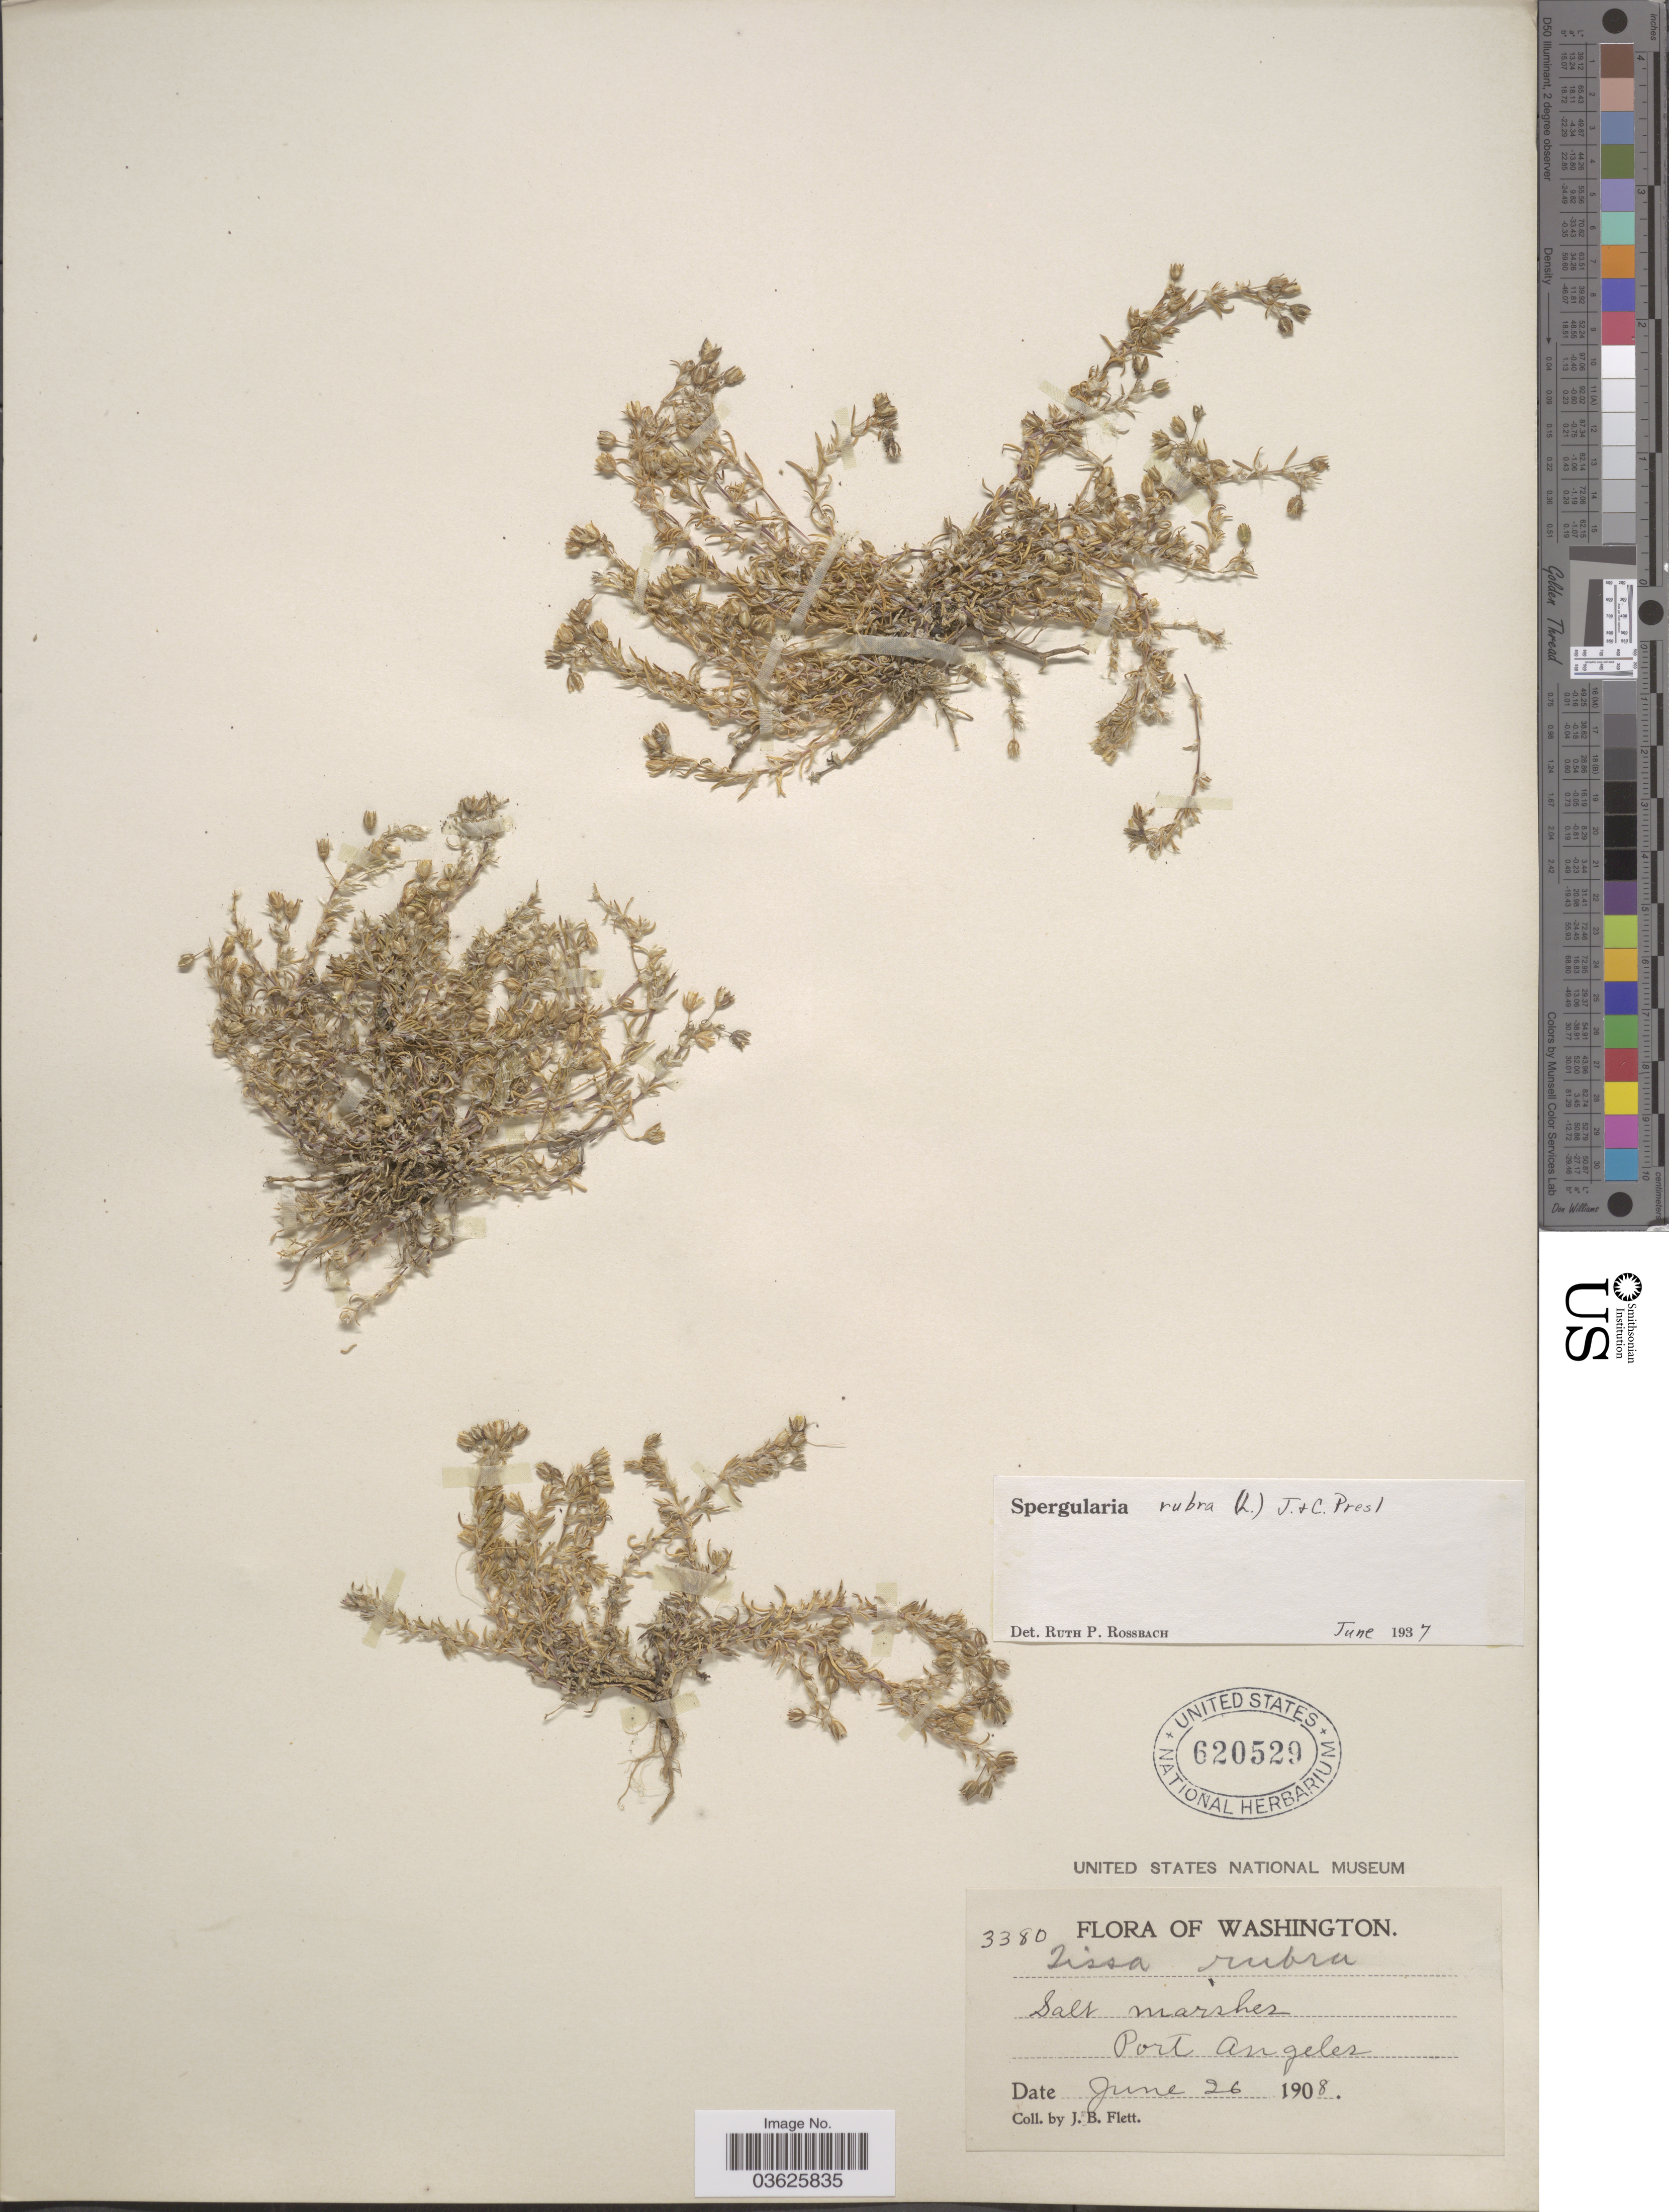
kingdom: Plantae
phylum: Tracheophyta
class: Magnoliopsida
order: Caryophyllales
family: Caryophyllaceae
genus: Spergularia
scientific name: Spergularia rubra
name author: (L.) J. Presl & C. Presl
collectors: J. Flett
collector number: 3380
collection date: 1908-06-26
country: United States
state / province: Washington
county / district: Clallam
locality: Salt marshes, Port Angeles.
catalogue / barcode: US 620529